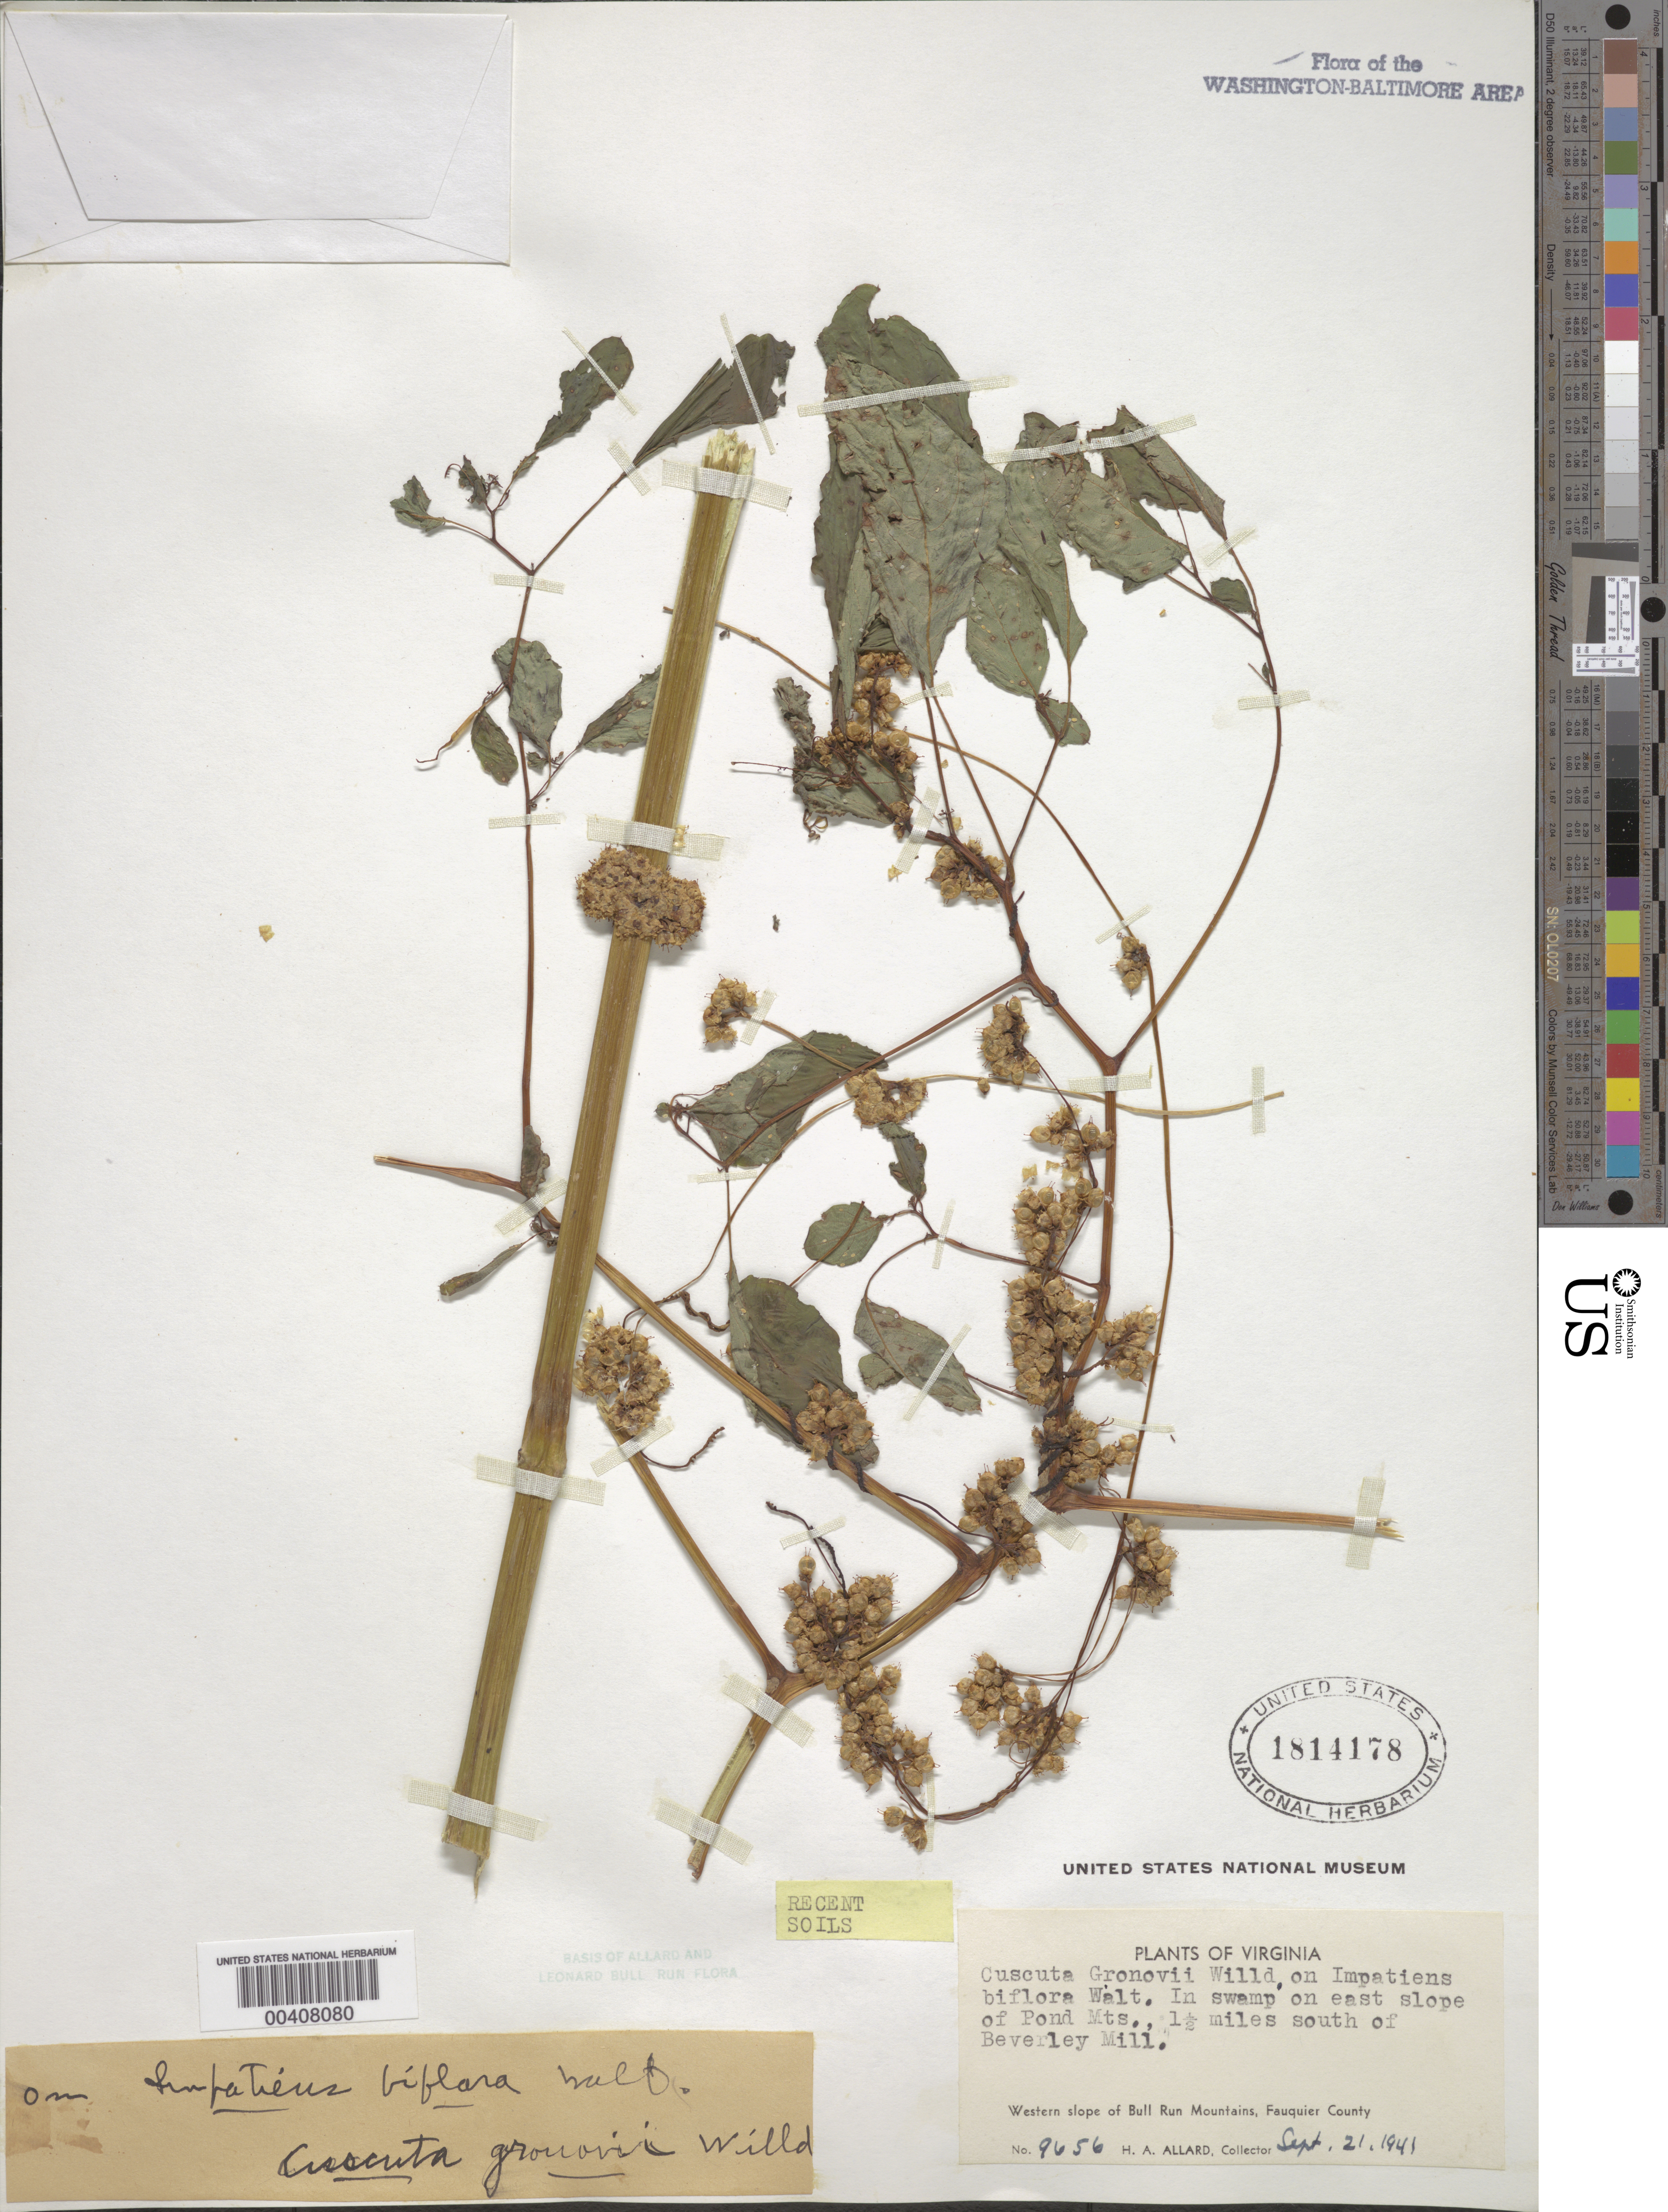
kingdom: Plantae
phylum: Tracheophyta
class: Magnoliopsida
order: Solanales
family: Convolvulaceae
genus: Cuscuta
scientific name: Cuscuta gronovii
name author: Willd. ex Schult.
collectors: H. A. Allard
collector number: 9656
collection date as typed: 21 Sep 1941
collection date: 1941-09-21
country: United States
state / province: Virginia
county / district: Fauquier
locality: Of Bull Run Mountains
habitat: Recent soils, swamp, on impatiens biflora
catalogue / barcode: US 1814178